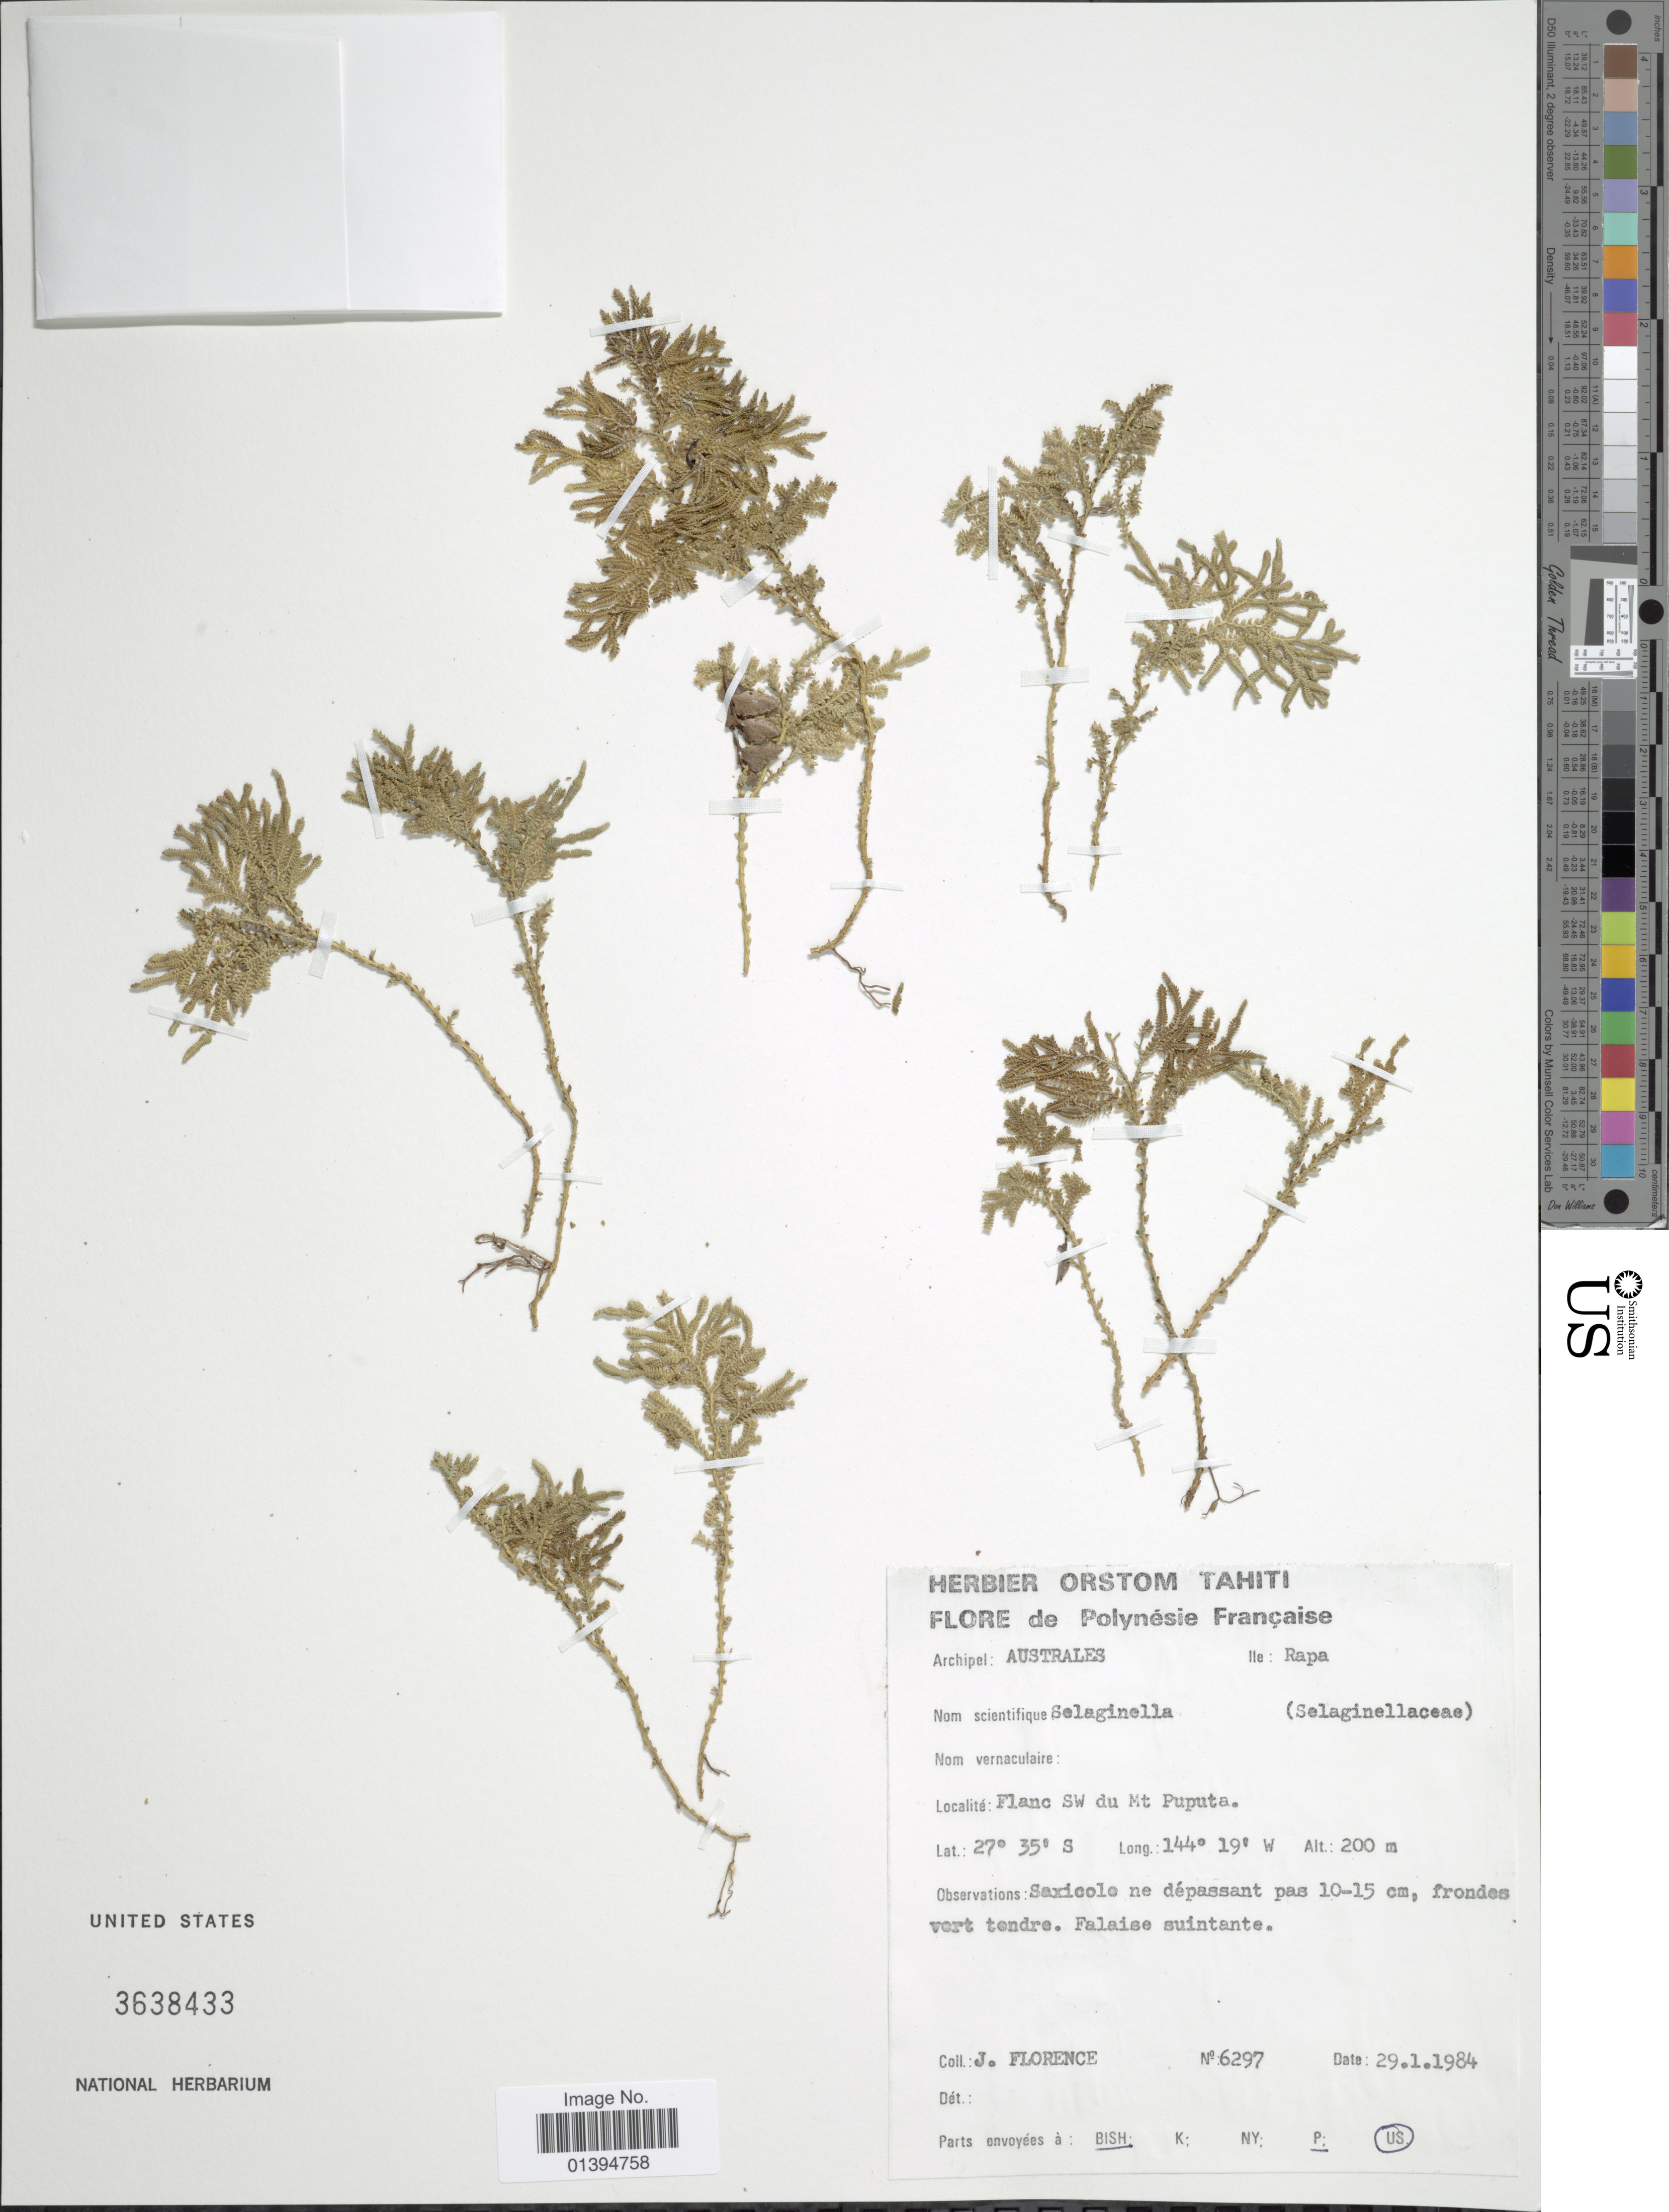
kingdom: Plantae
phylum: Tracheophyta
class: Lycopodiopsida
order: Selaginellales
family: Selaginellaceae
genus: Selaginella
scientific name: Selaginella sp.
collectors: J. Florence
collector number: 6297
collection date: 1984-01-29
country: French Polynesia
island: Rapa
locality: Archipel Australes, Ile Rapa, Flanc SW du Mt Puputa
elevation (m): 2000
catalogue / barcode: US 3638433